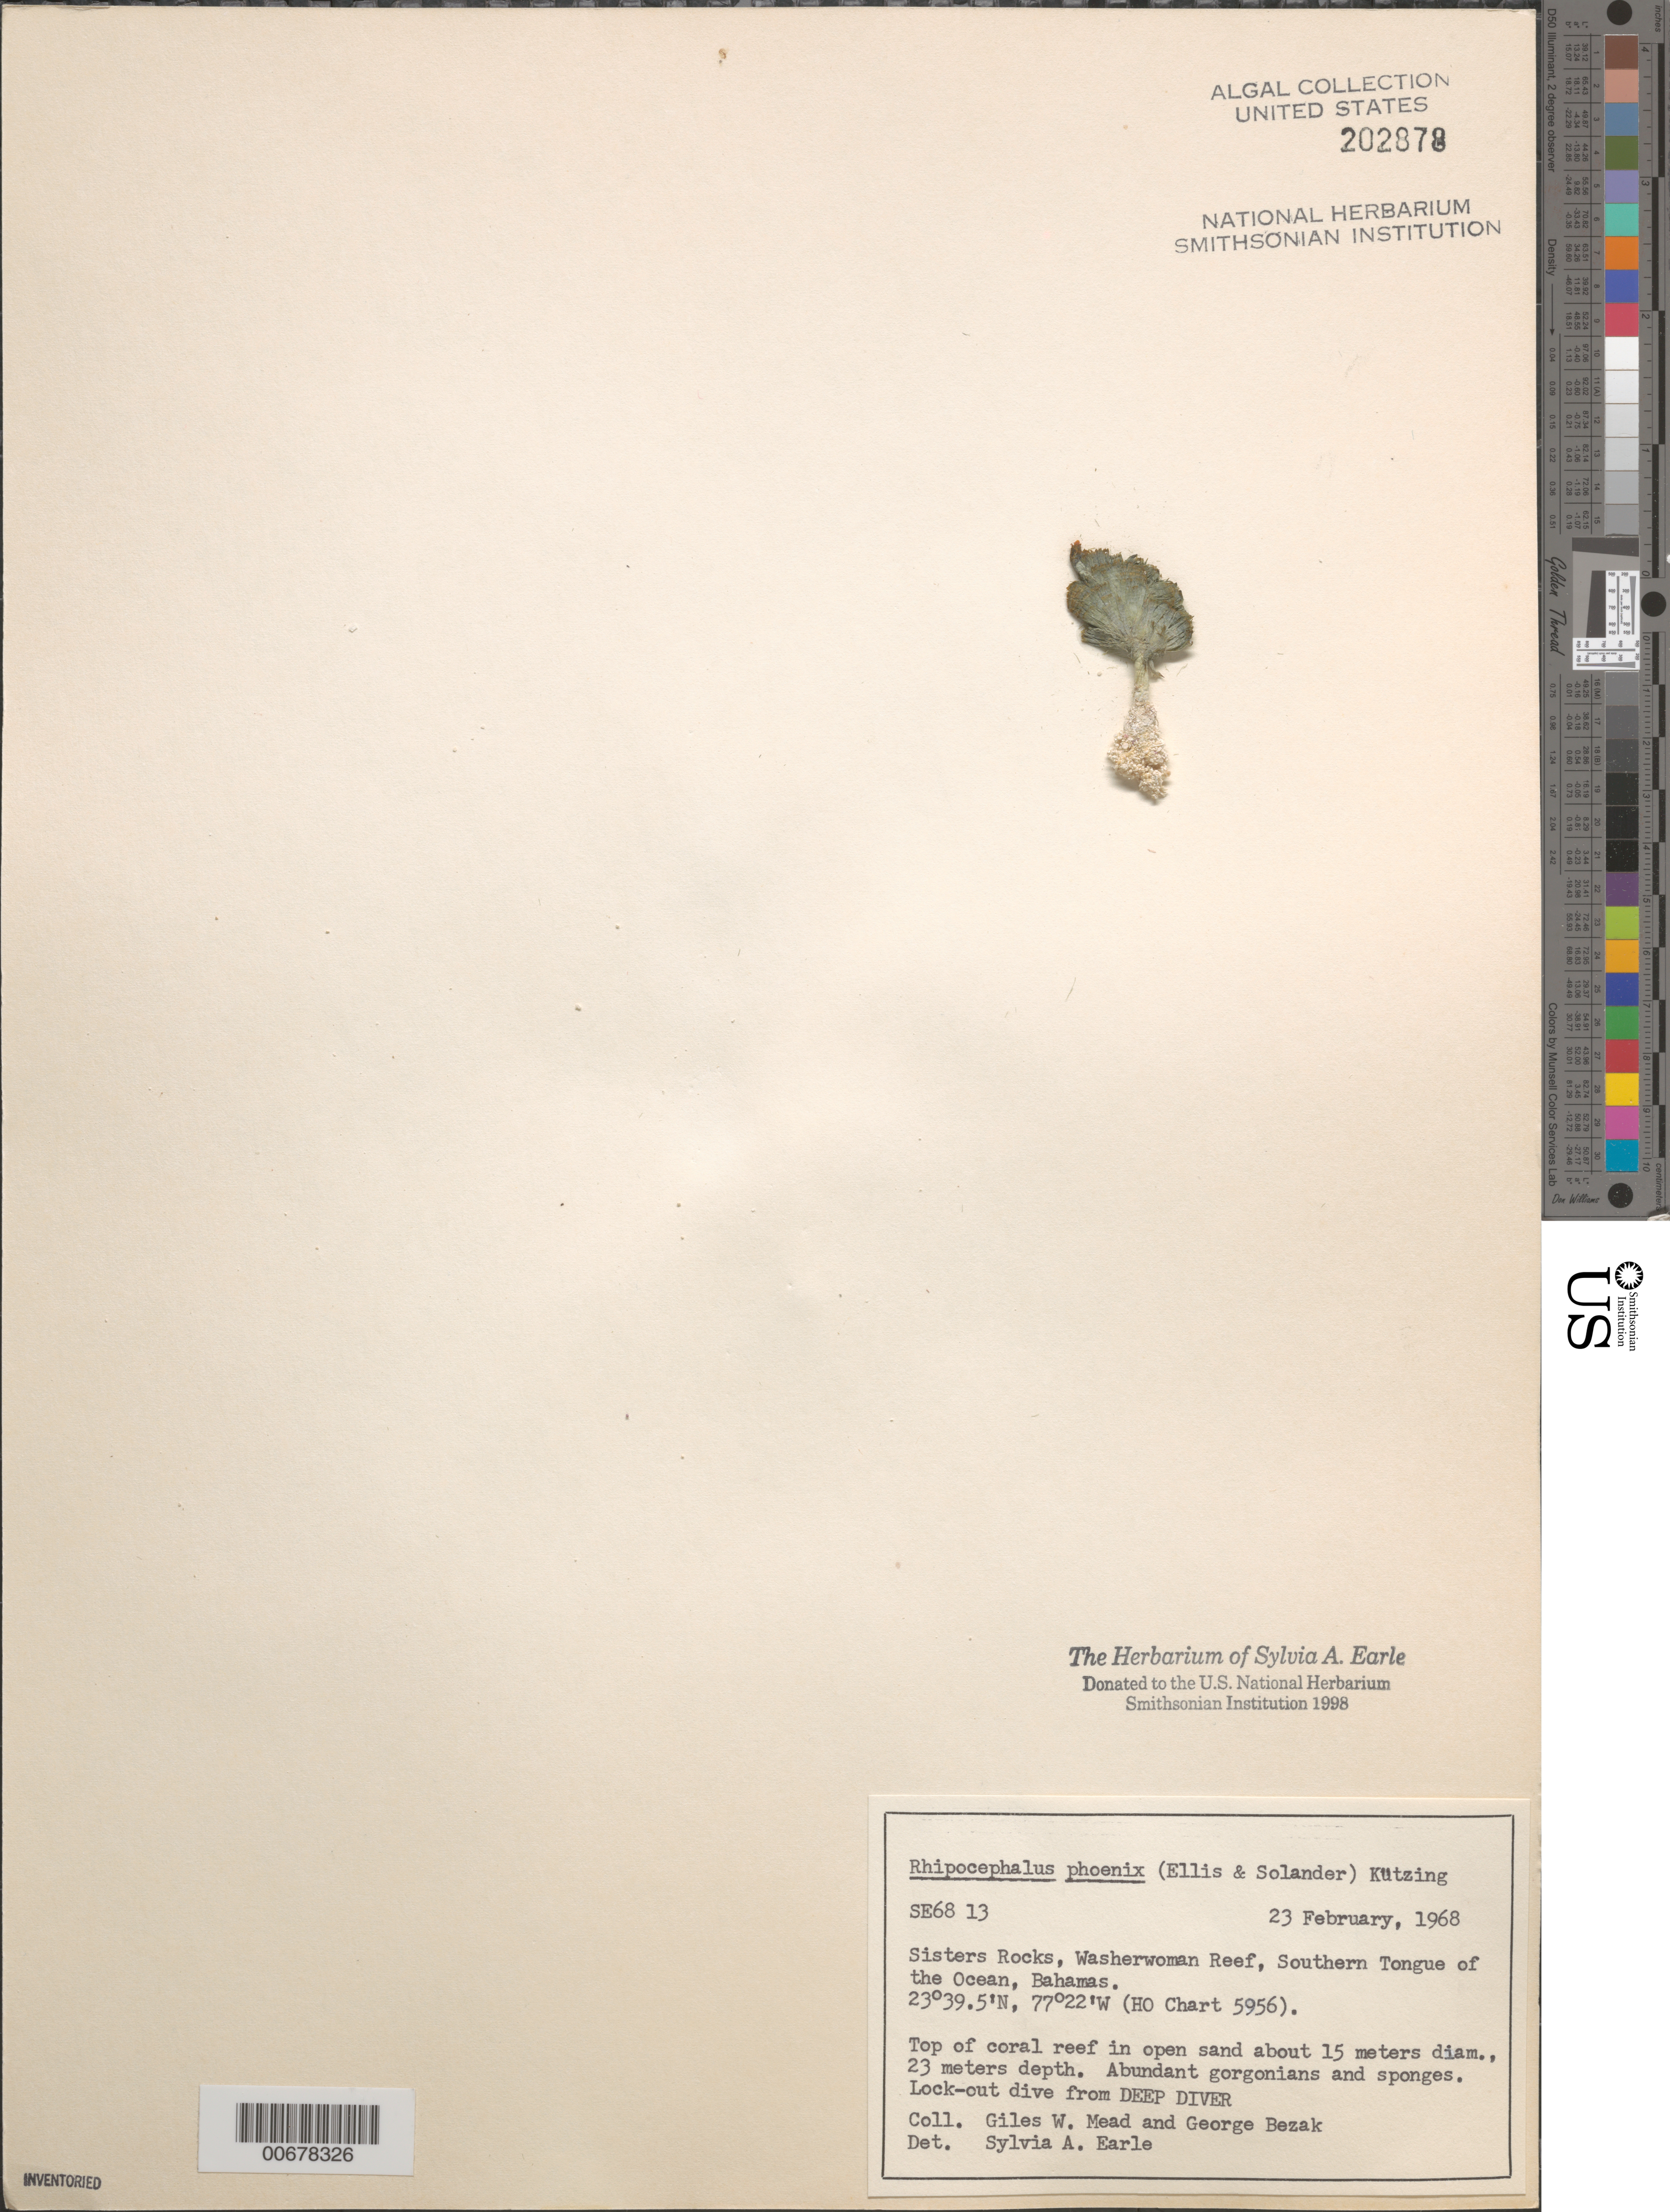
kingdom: Plantae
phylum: Chlorophyta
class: Ulvophyceae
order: Bryopsidales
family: Udoteaceae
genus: Rhipocephalus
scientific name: Rhipocephalus phoenix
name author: (J. Ellis & Sol.) Kütz.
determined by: Earle, S. A.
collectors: G. W. Mead & G. Bezak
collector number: SE 6813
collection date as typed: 23 Feb 1968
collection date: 1968-02-23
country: Bahamas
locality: Sisters Rocks, Washerwoman Reef, Southern Tongue of the Ocean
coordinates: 23 39.5' N, 77 22' W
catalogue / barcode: US 202878